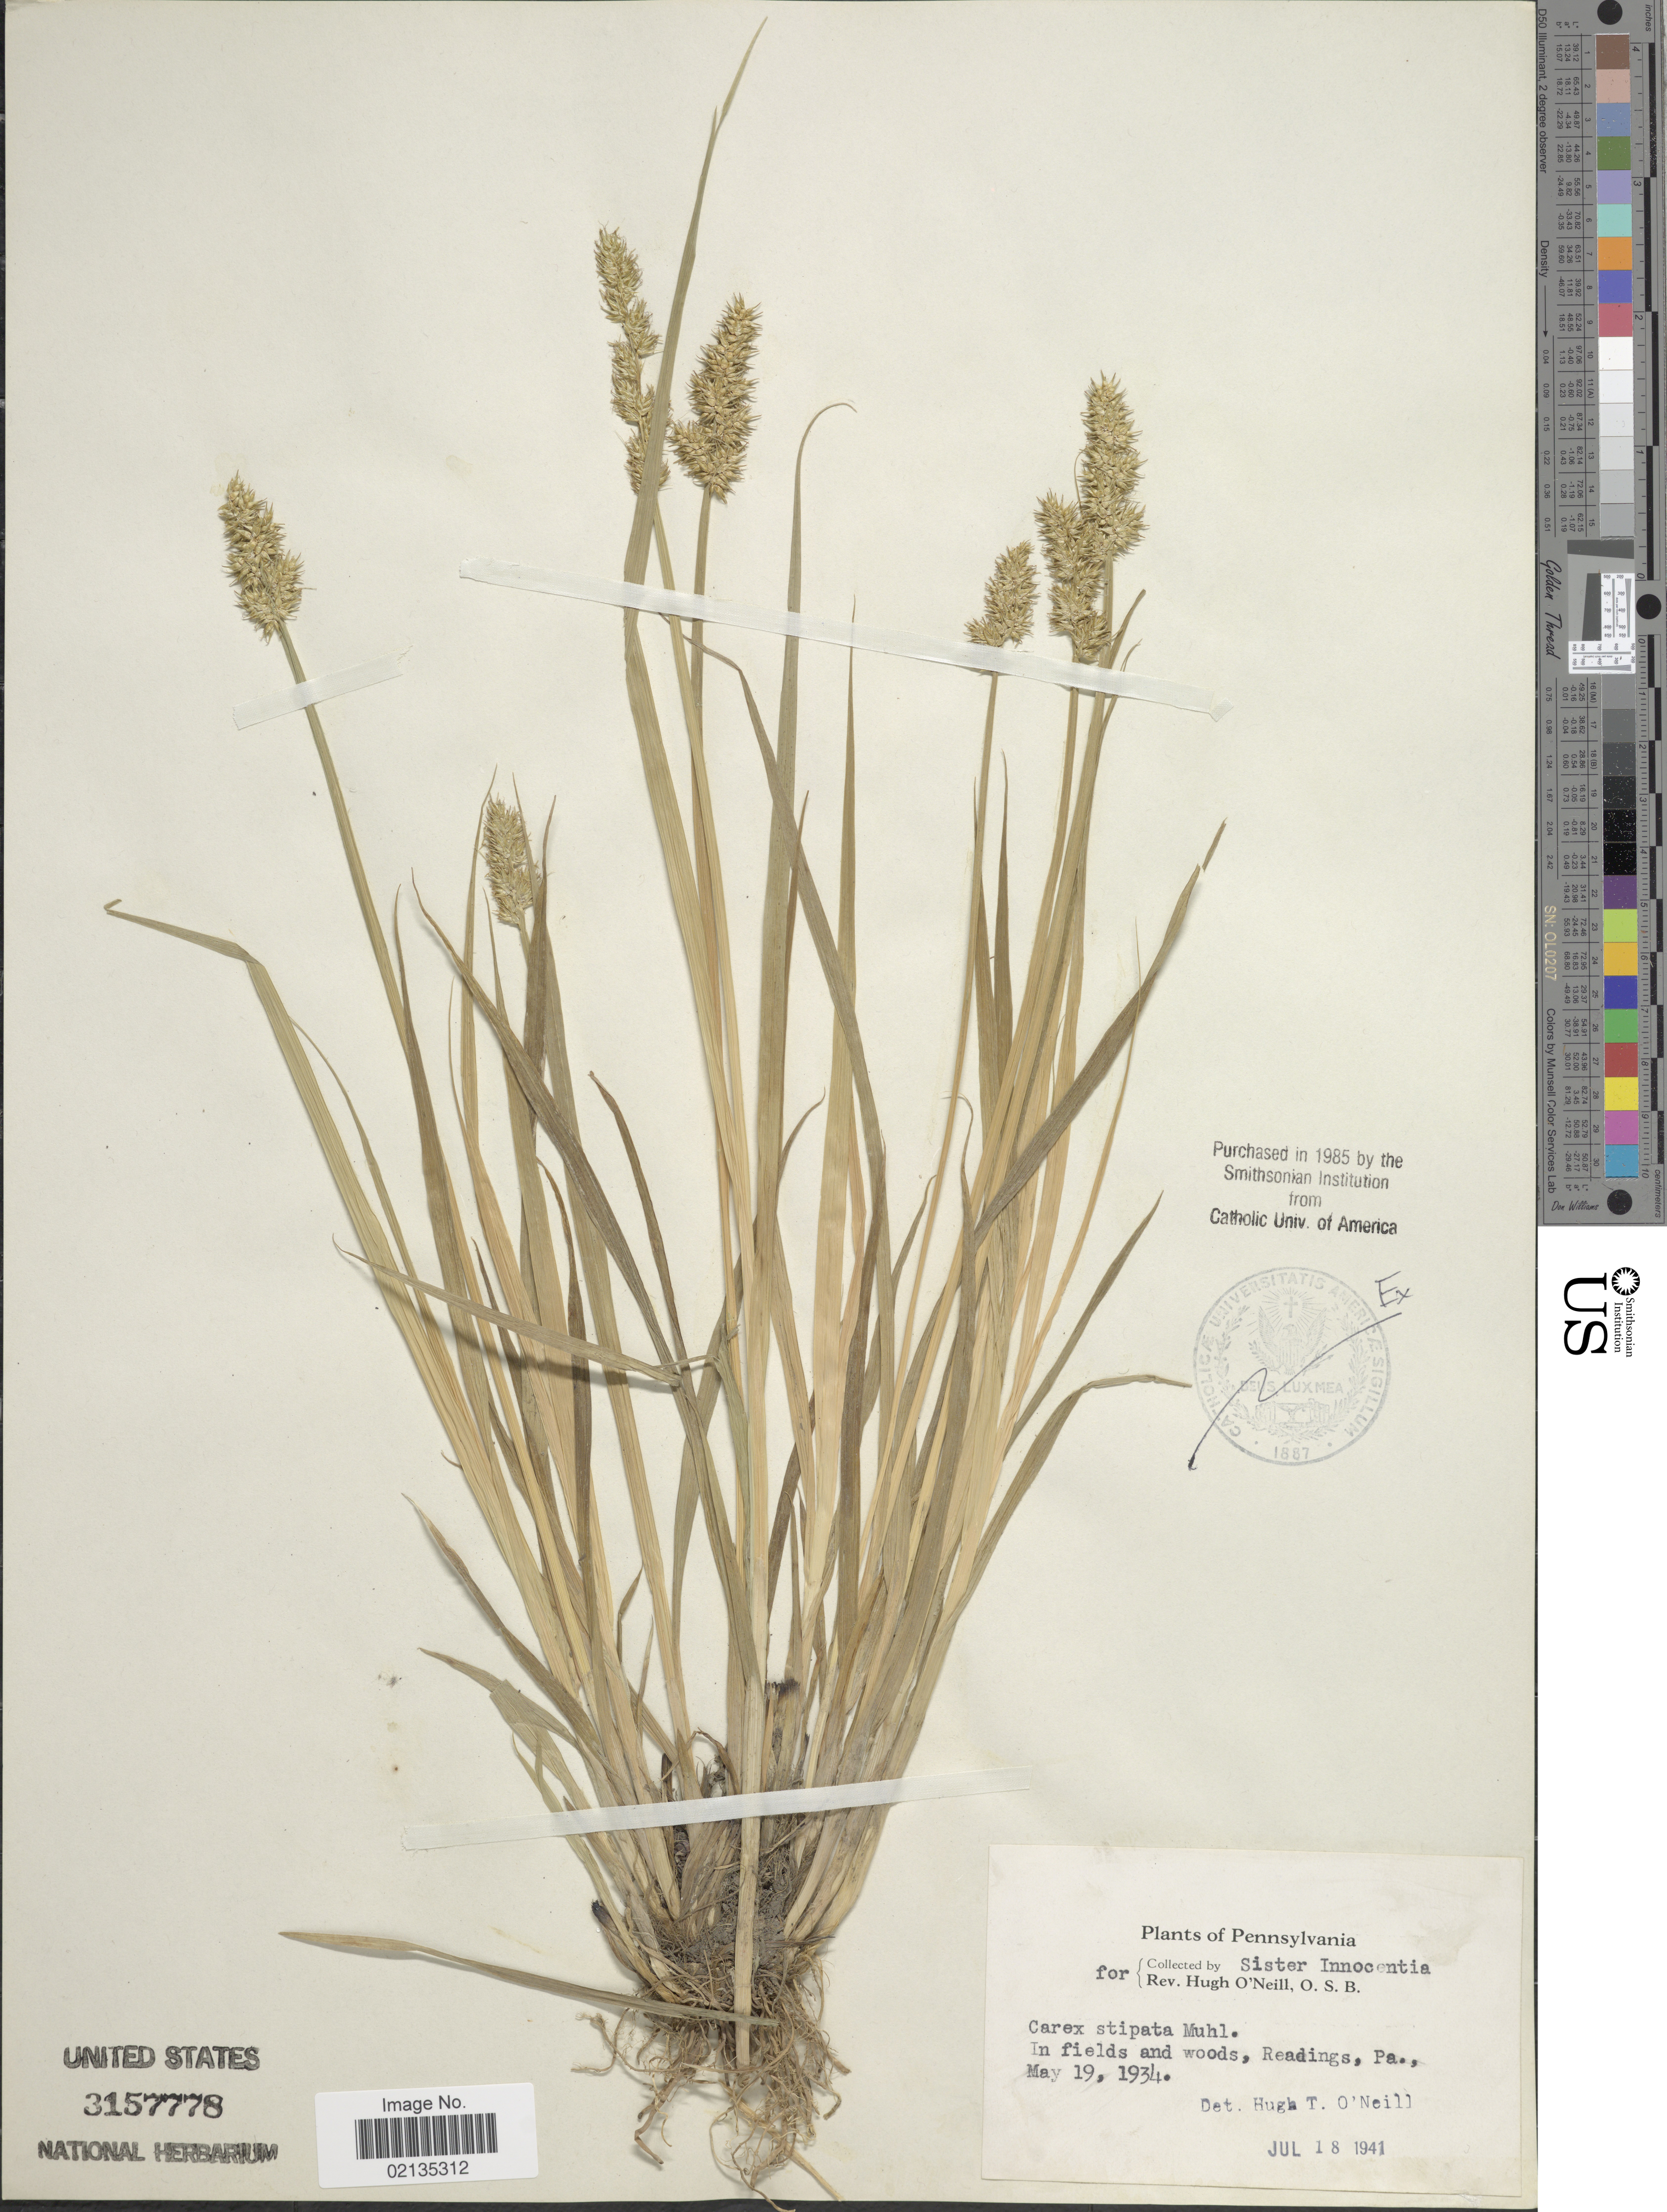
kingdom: Plantae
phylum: Tracheophyta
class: Liliopsida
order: Poales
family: Cyperaceae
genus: Carex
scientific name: Carex stipata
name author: Muhl. ex Willd.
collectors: H. O'Neill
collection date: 1934-05-19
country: United States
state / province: Pennsylvania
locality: In fields and woods, Readings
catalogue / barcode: US 3157778